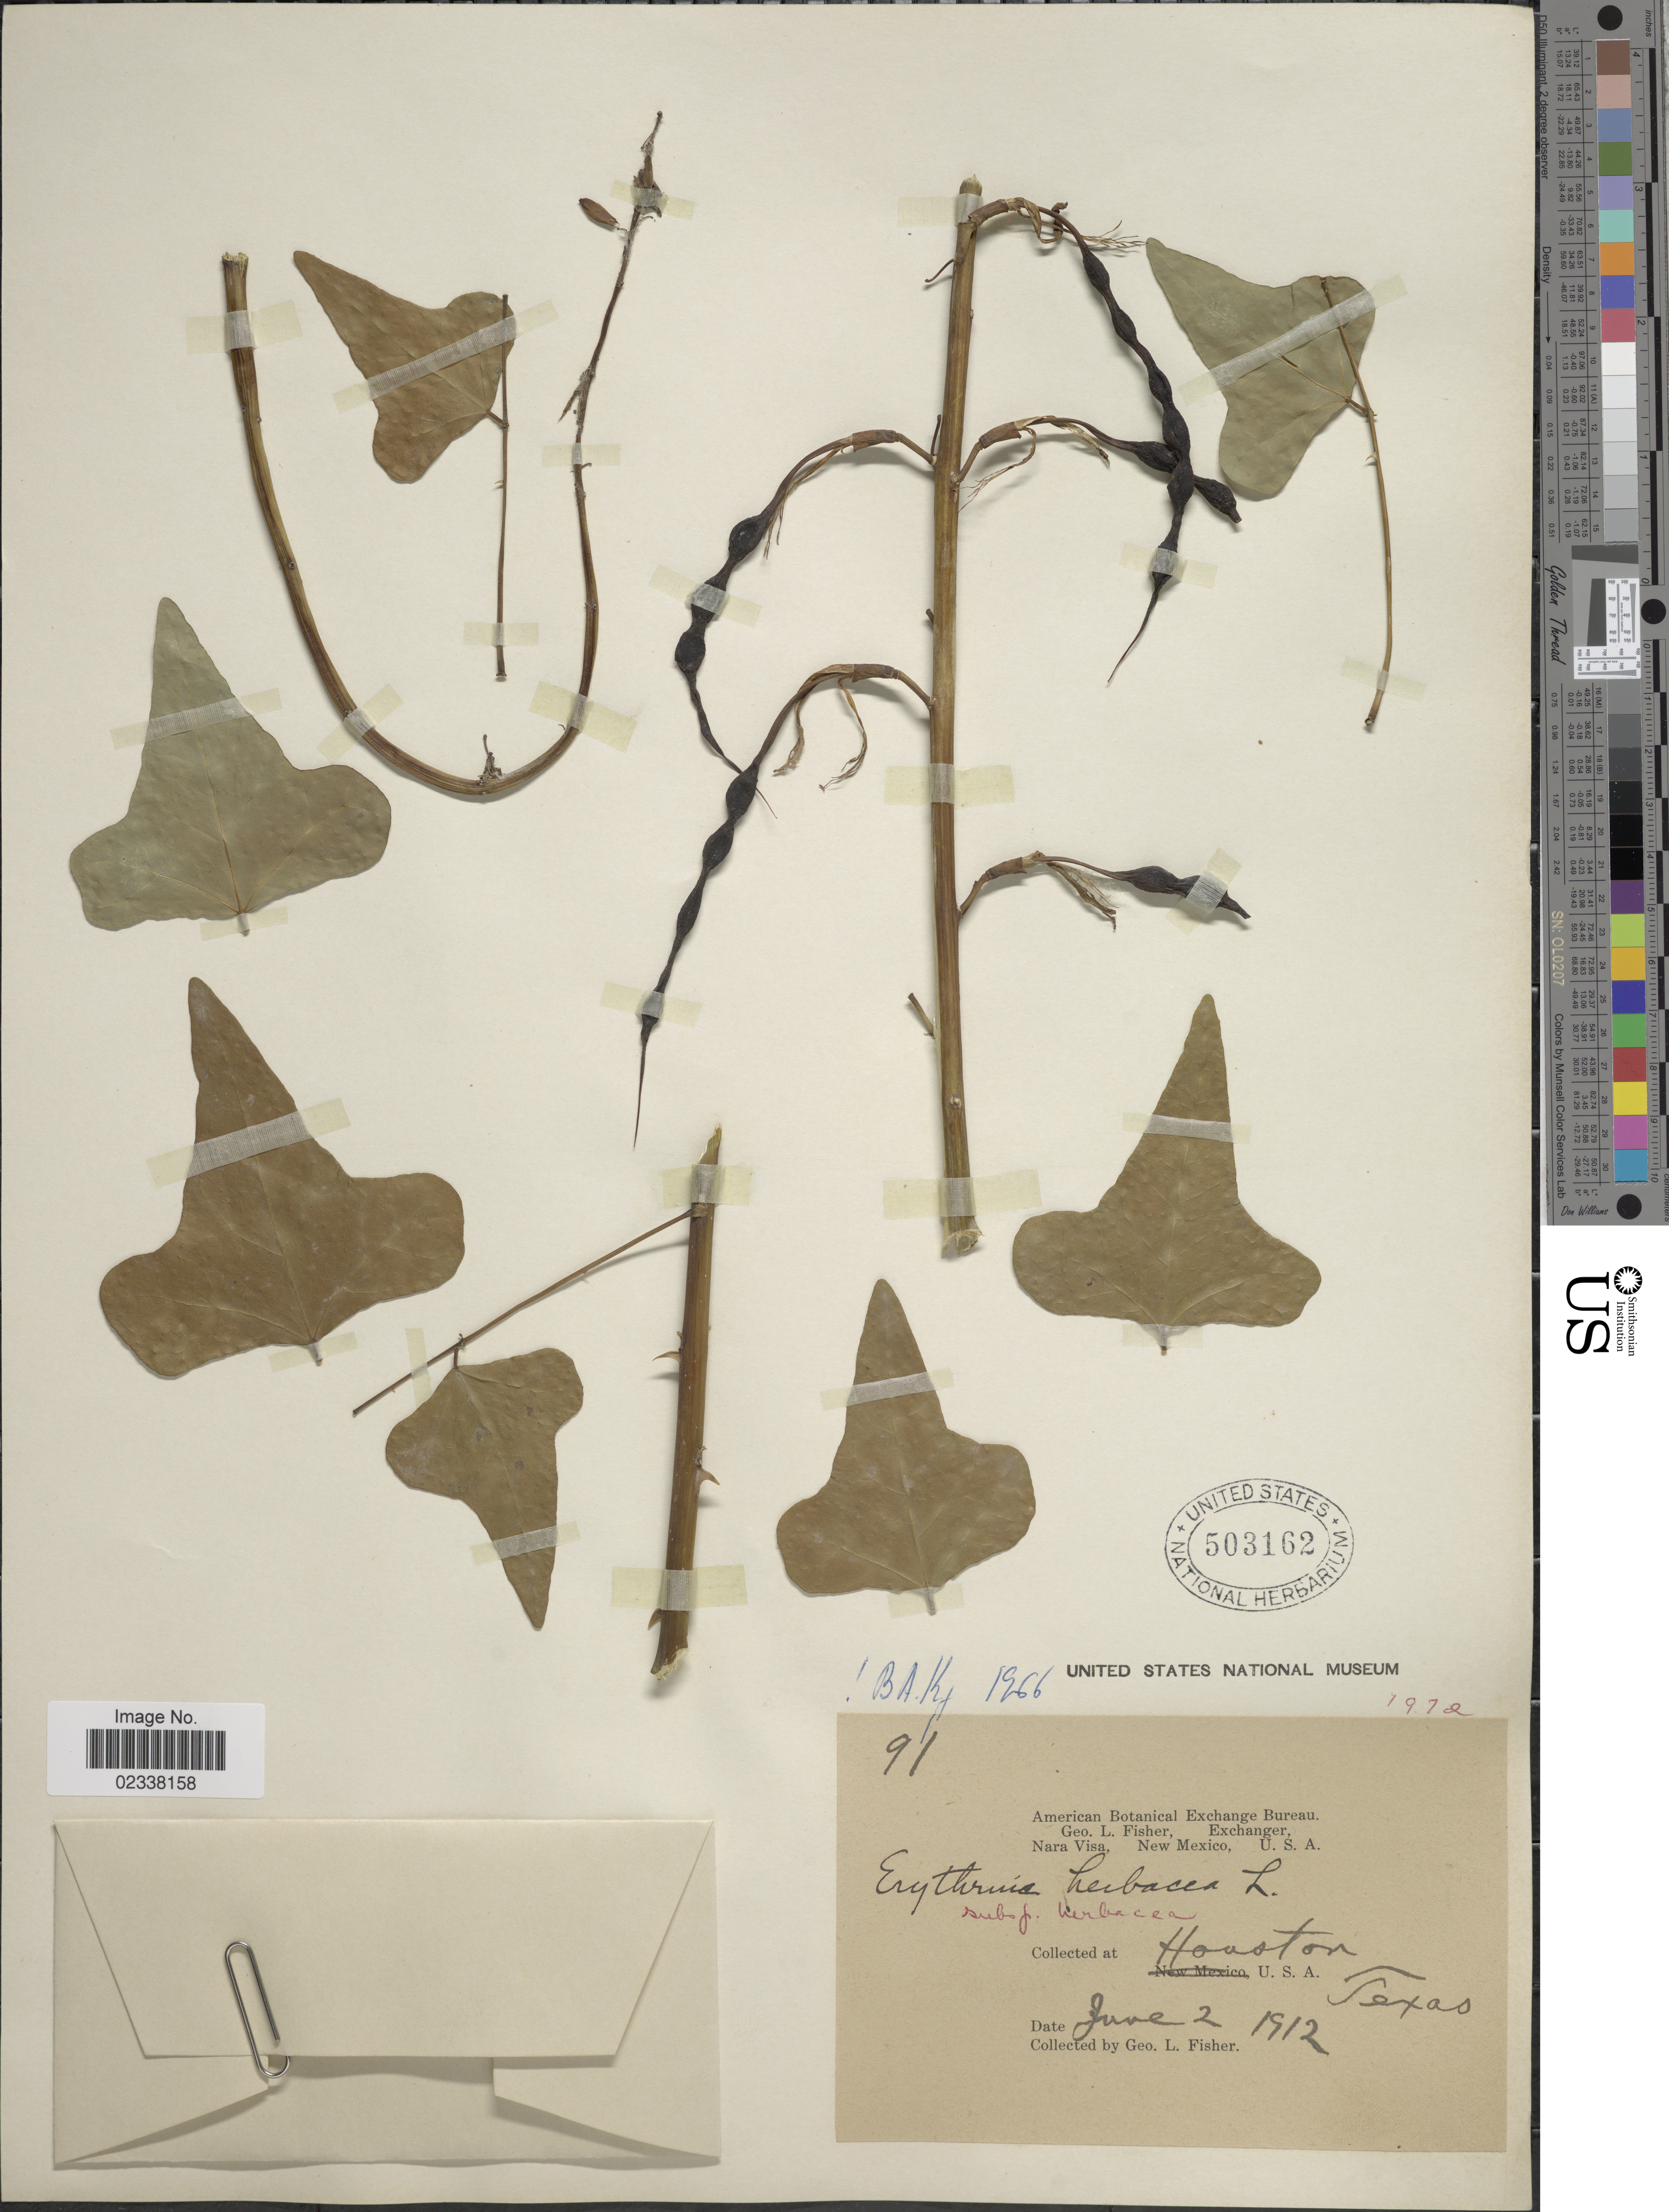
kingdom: Plantae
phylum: Tracheophyta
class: Magnoliopsida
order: Fabales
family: Fabaceae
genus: Erythrina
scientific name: Erythrina herbacea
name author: L.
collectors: G. L. Fisher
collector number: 91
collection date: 1912-06-02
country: United States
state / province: Texas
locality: Houston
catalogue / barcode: US 503162